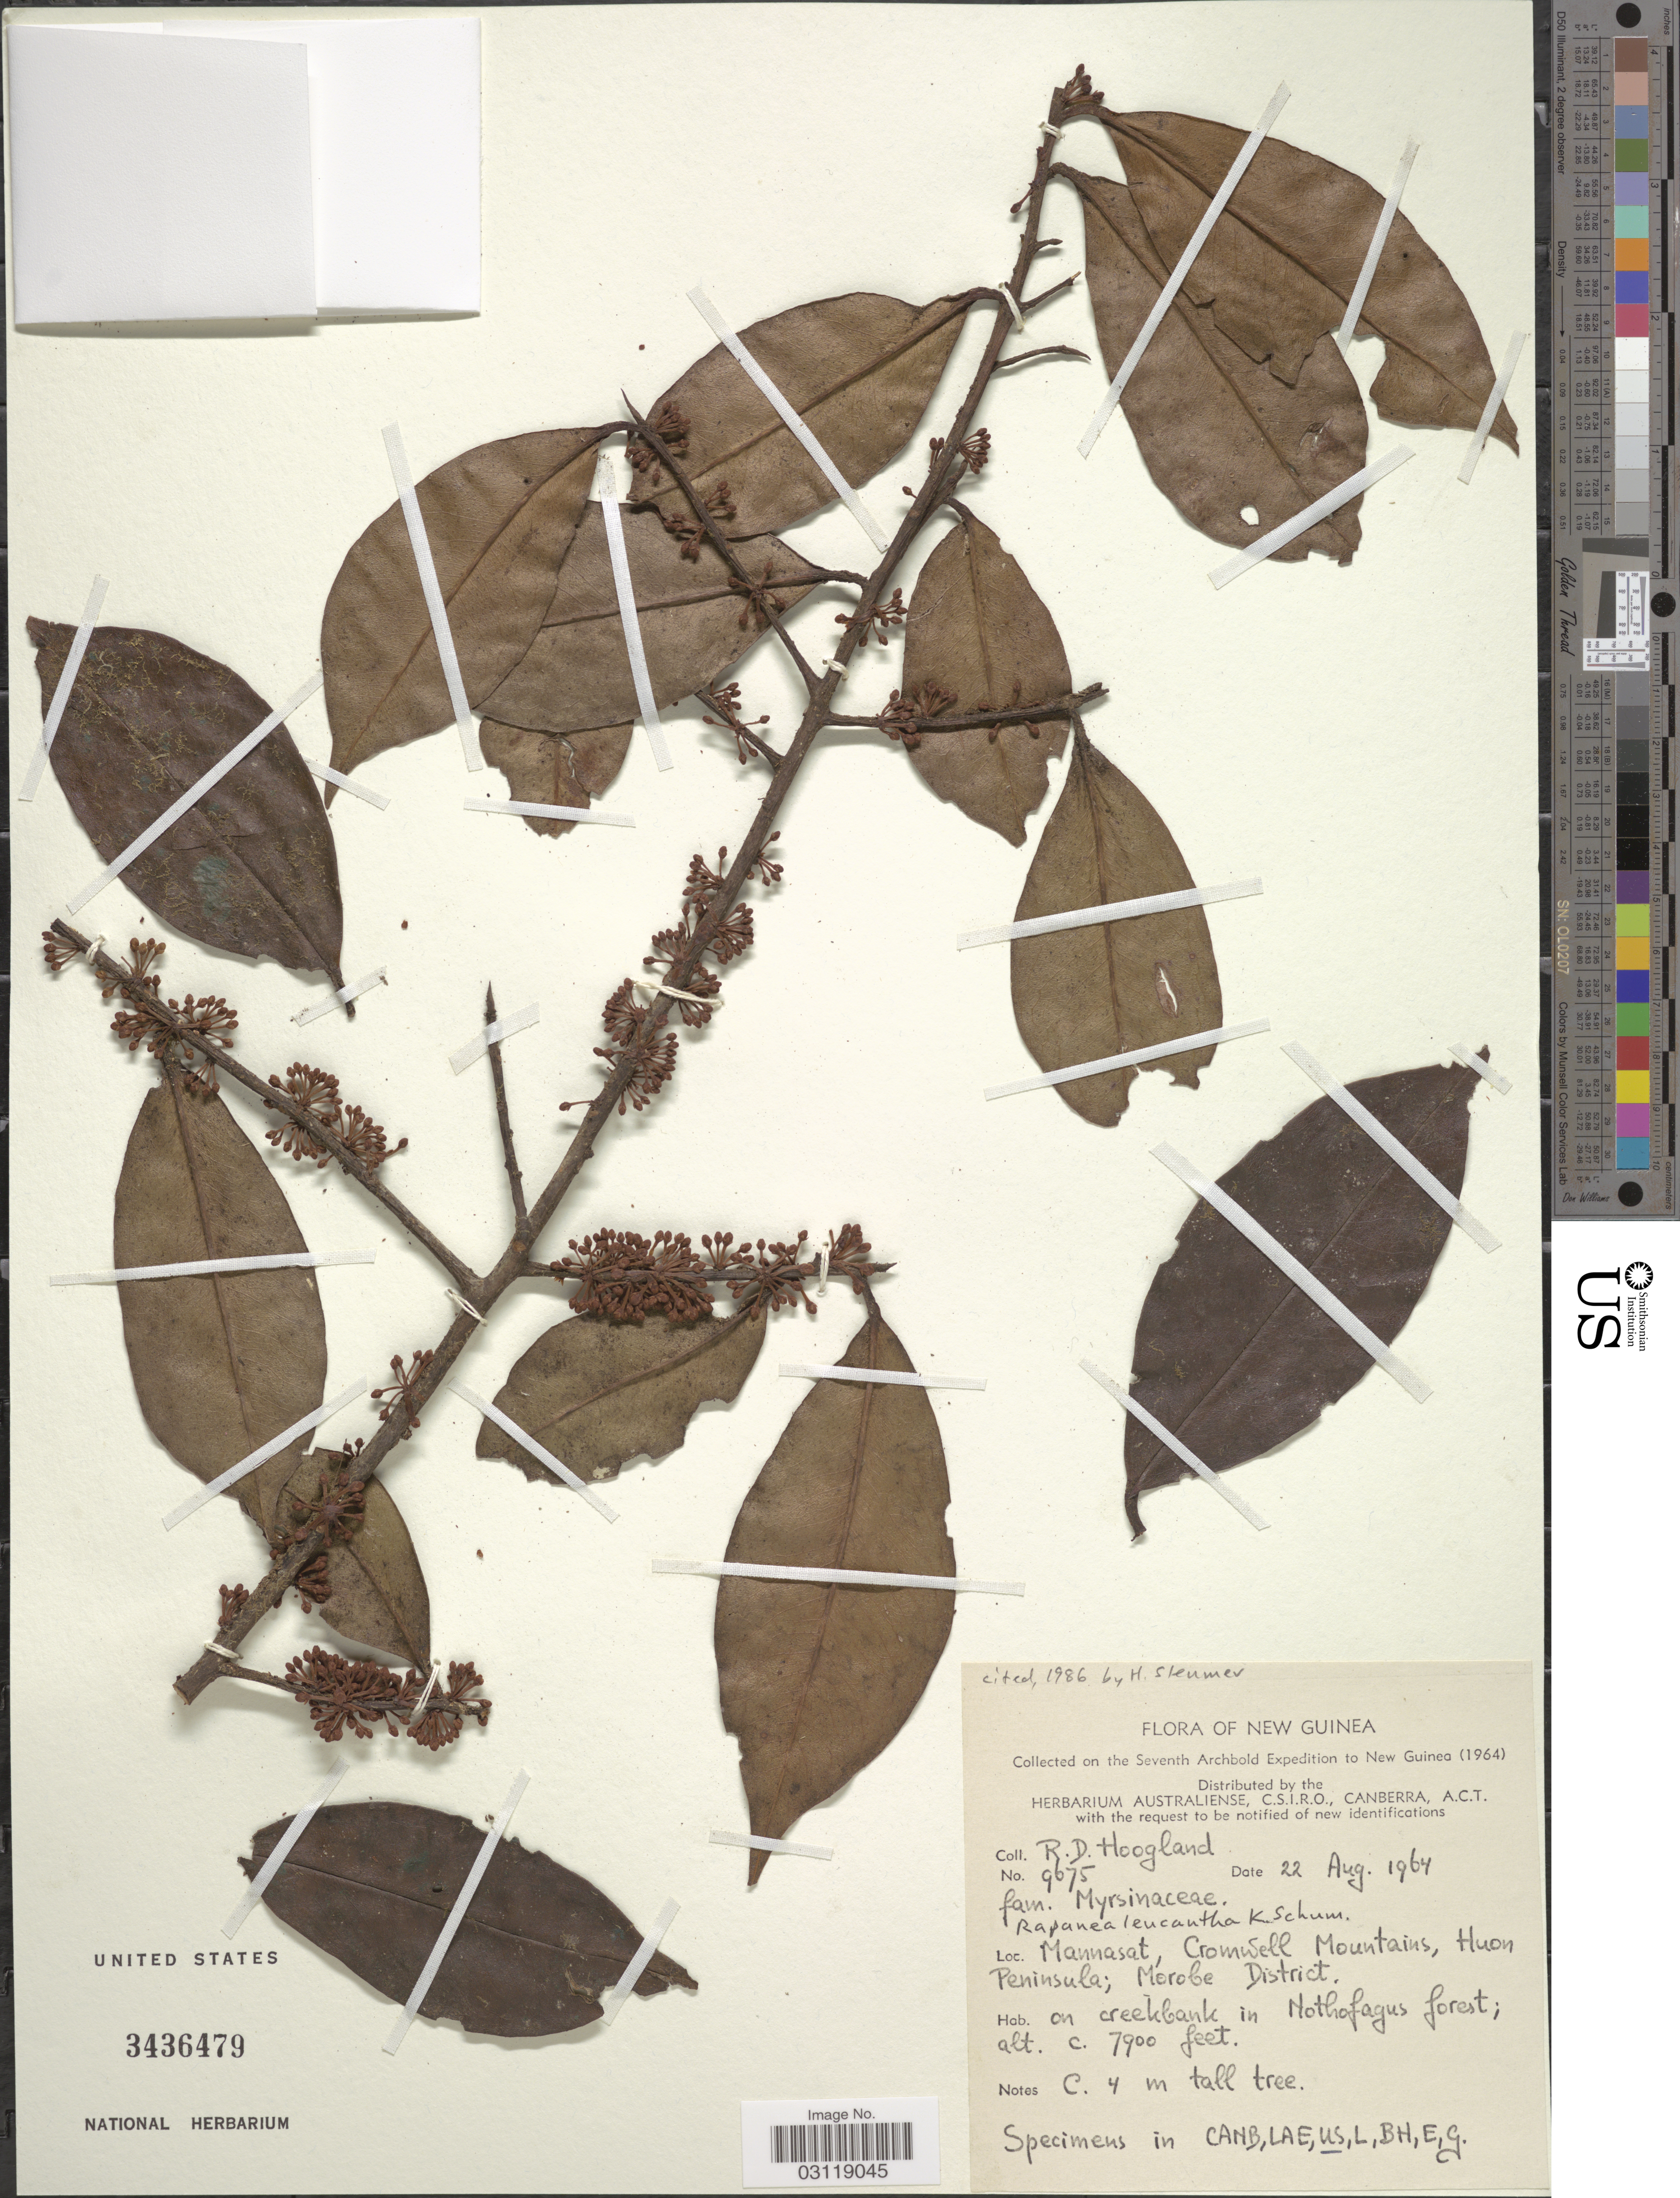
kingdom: Plantae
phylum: Tracheophyta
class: Magnoliopsida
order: Ericales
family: Primulaceae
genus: Rapanea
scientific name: Rapanea leucantha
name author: K. Schum.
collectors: R. D. Hoogland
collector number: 9675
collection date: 1964-08-22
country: Papua New Guinea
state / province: Morobe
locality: New Guinea. Mannasat, Cromwell Mountains, Huon Peninsula.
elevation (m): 2408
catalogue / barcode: US 3436479